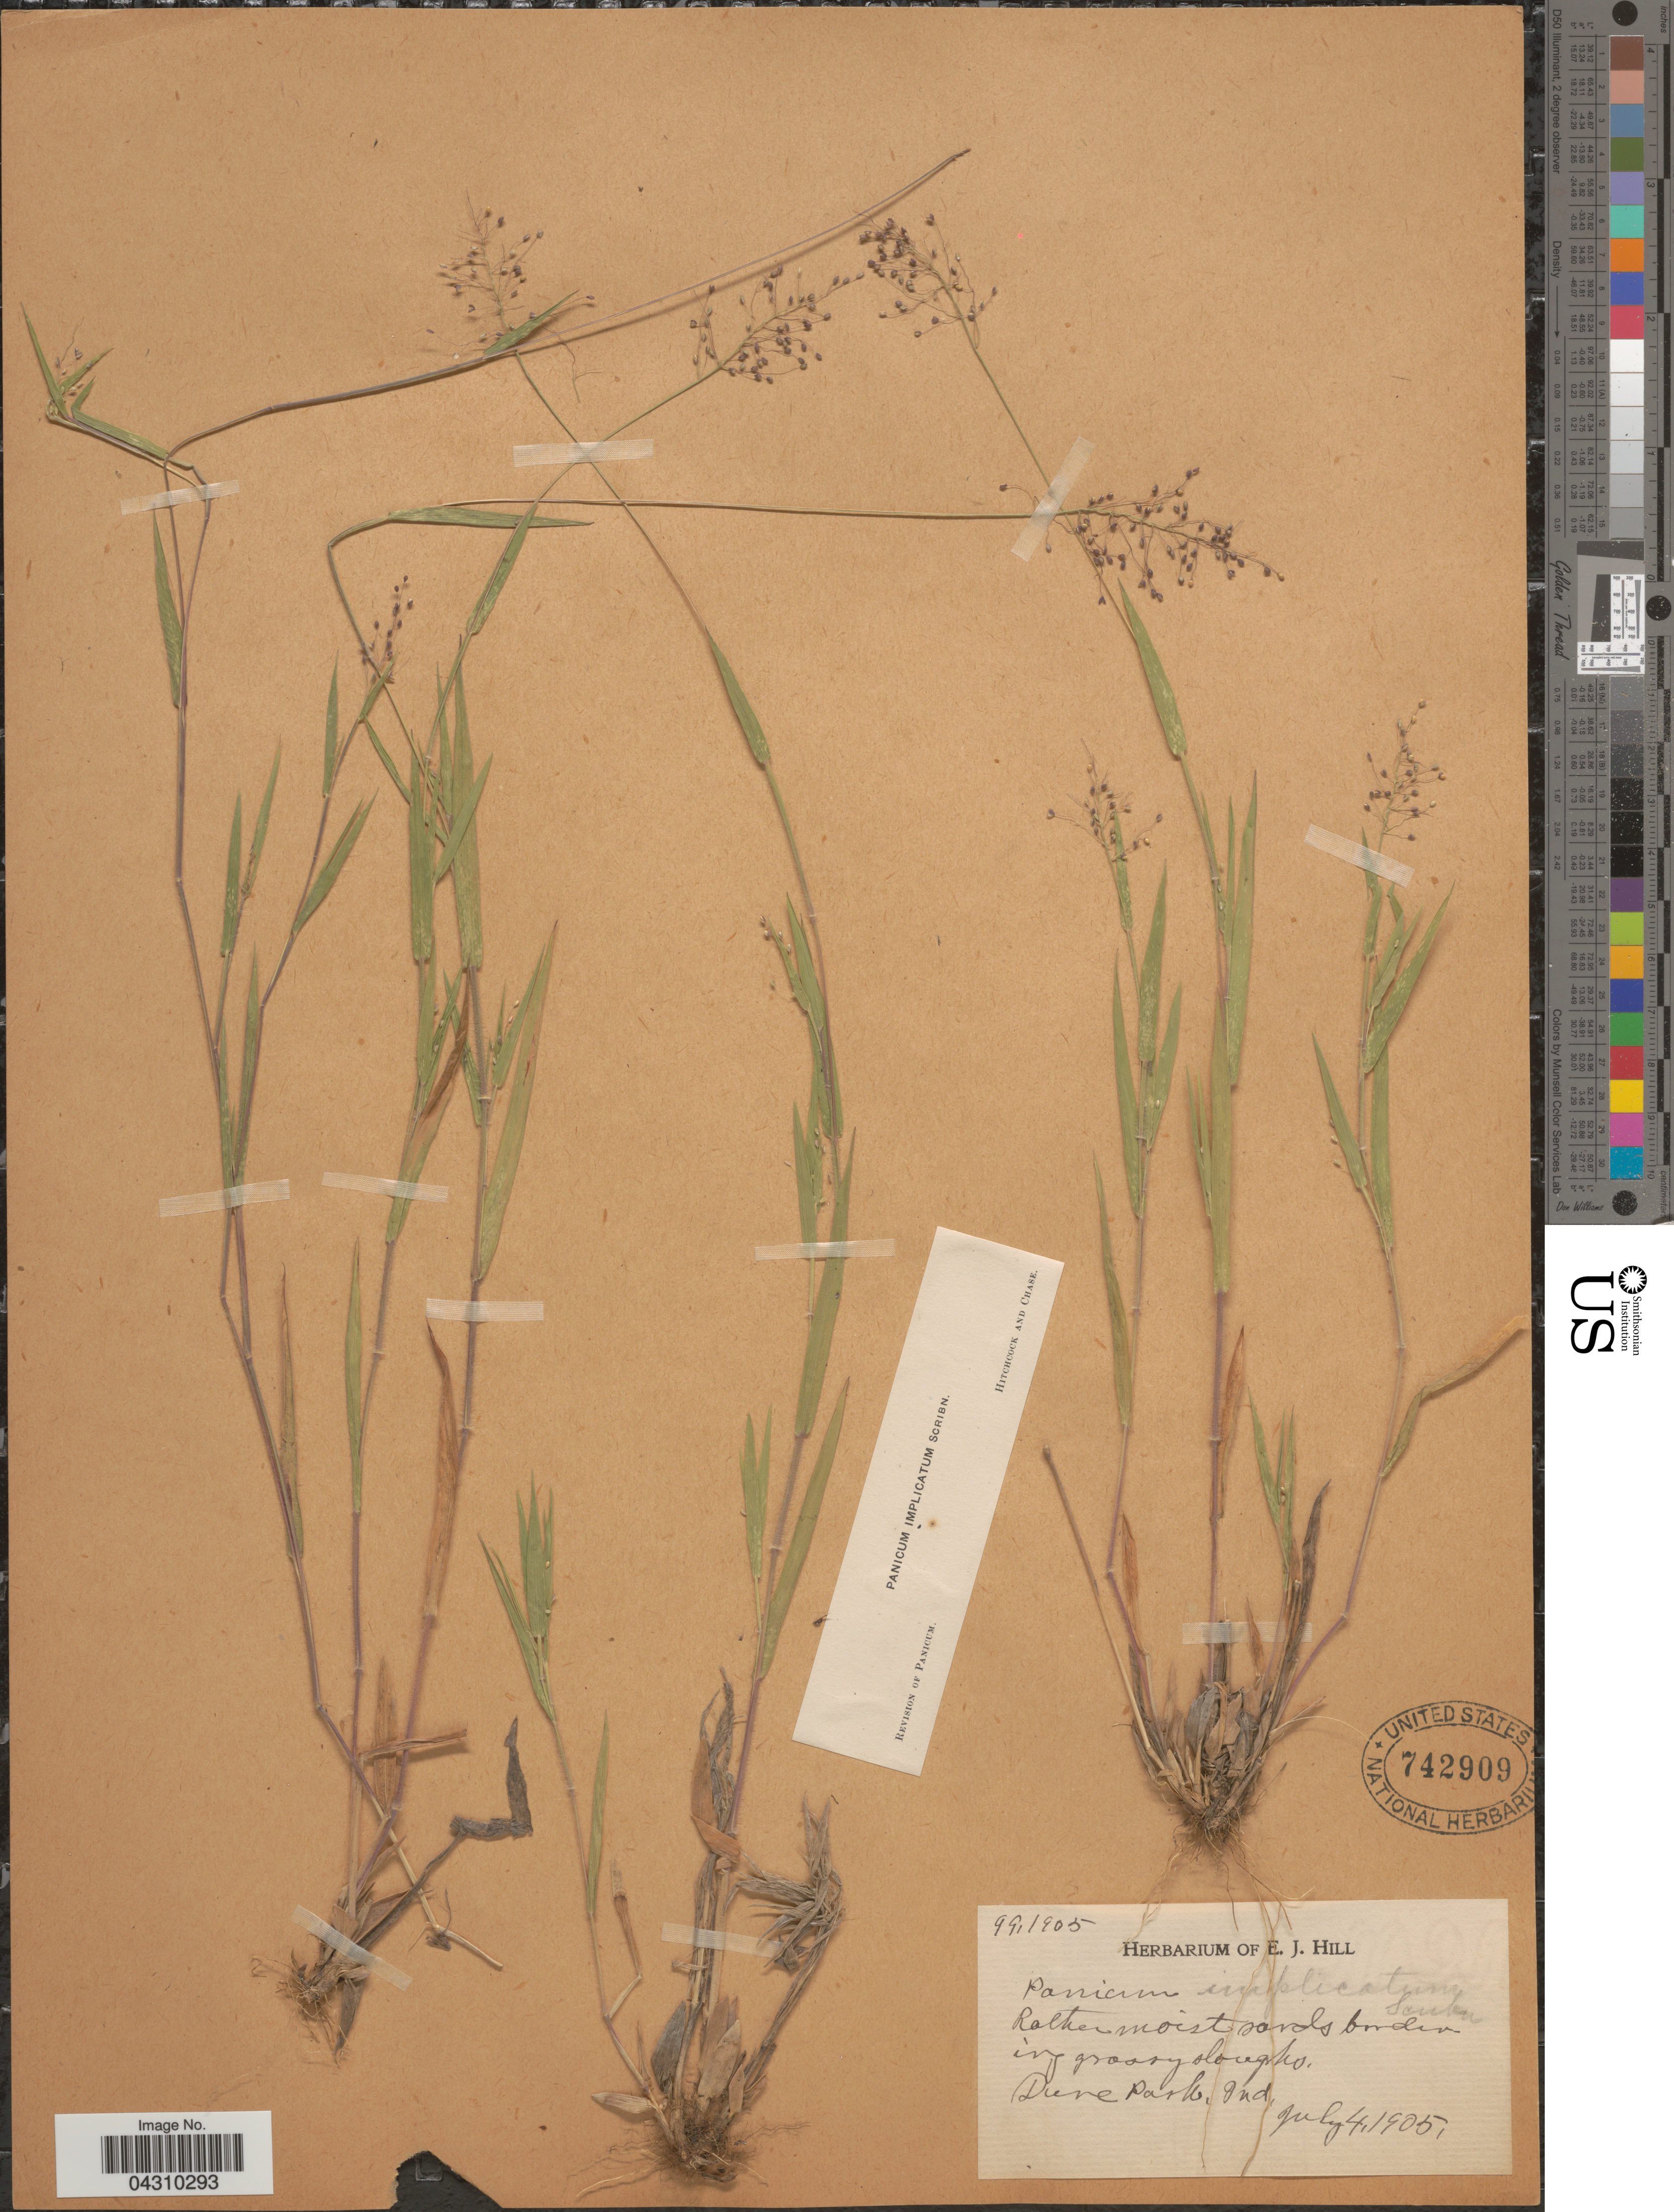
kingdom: Plantae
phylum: Tracheophyta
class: Liliopsida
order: Poales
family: Poaceae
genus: Dichanthelium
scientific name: Dichanthelium acuminatum var. acuminatum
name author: (Sw.) Gould & C.A. Clark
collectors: Ex herb. E. J. Hill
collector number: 99/1905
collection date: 1905-07-04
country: United States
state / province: Indiana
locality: In grassy sloughs. Dune Park.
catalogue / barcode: US 742909